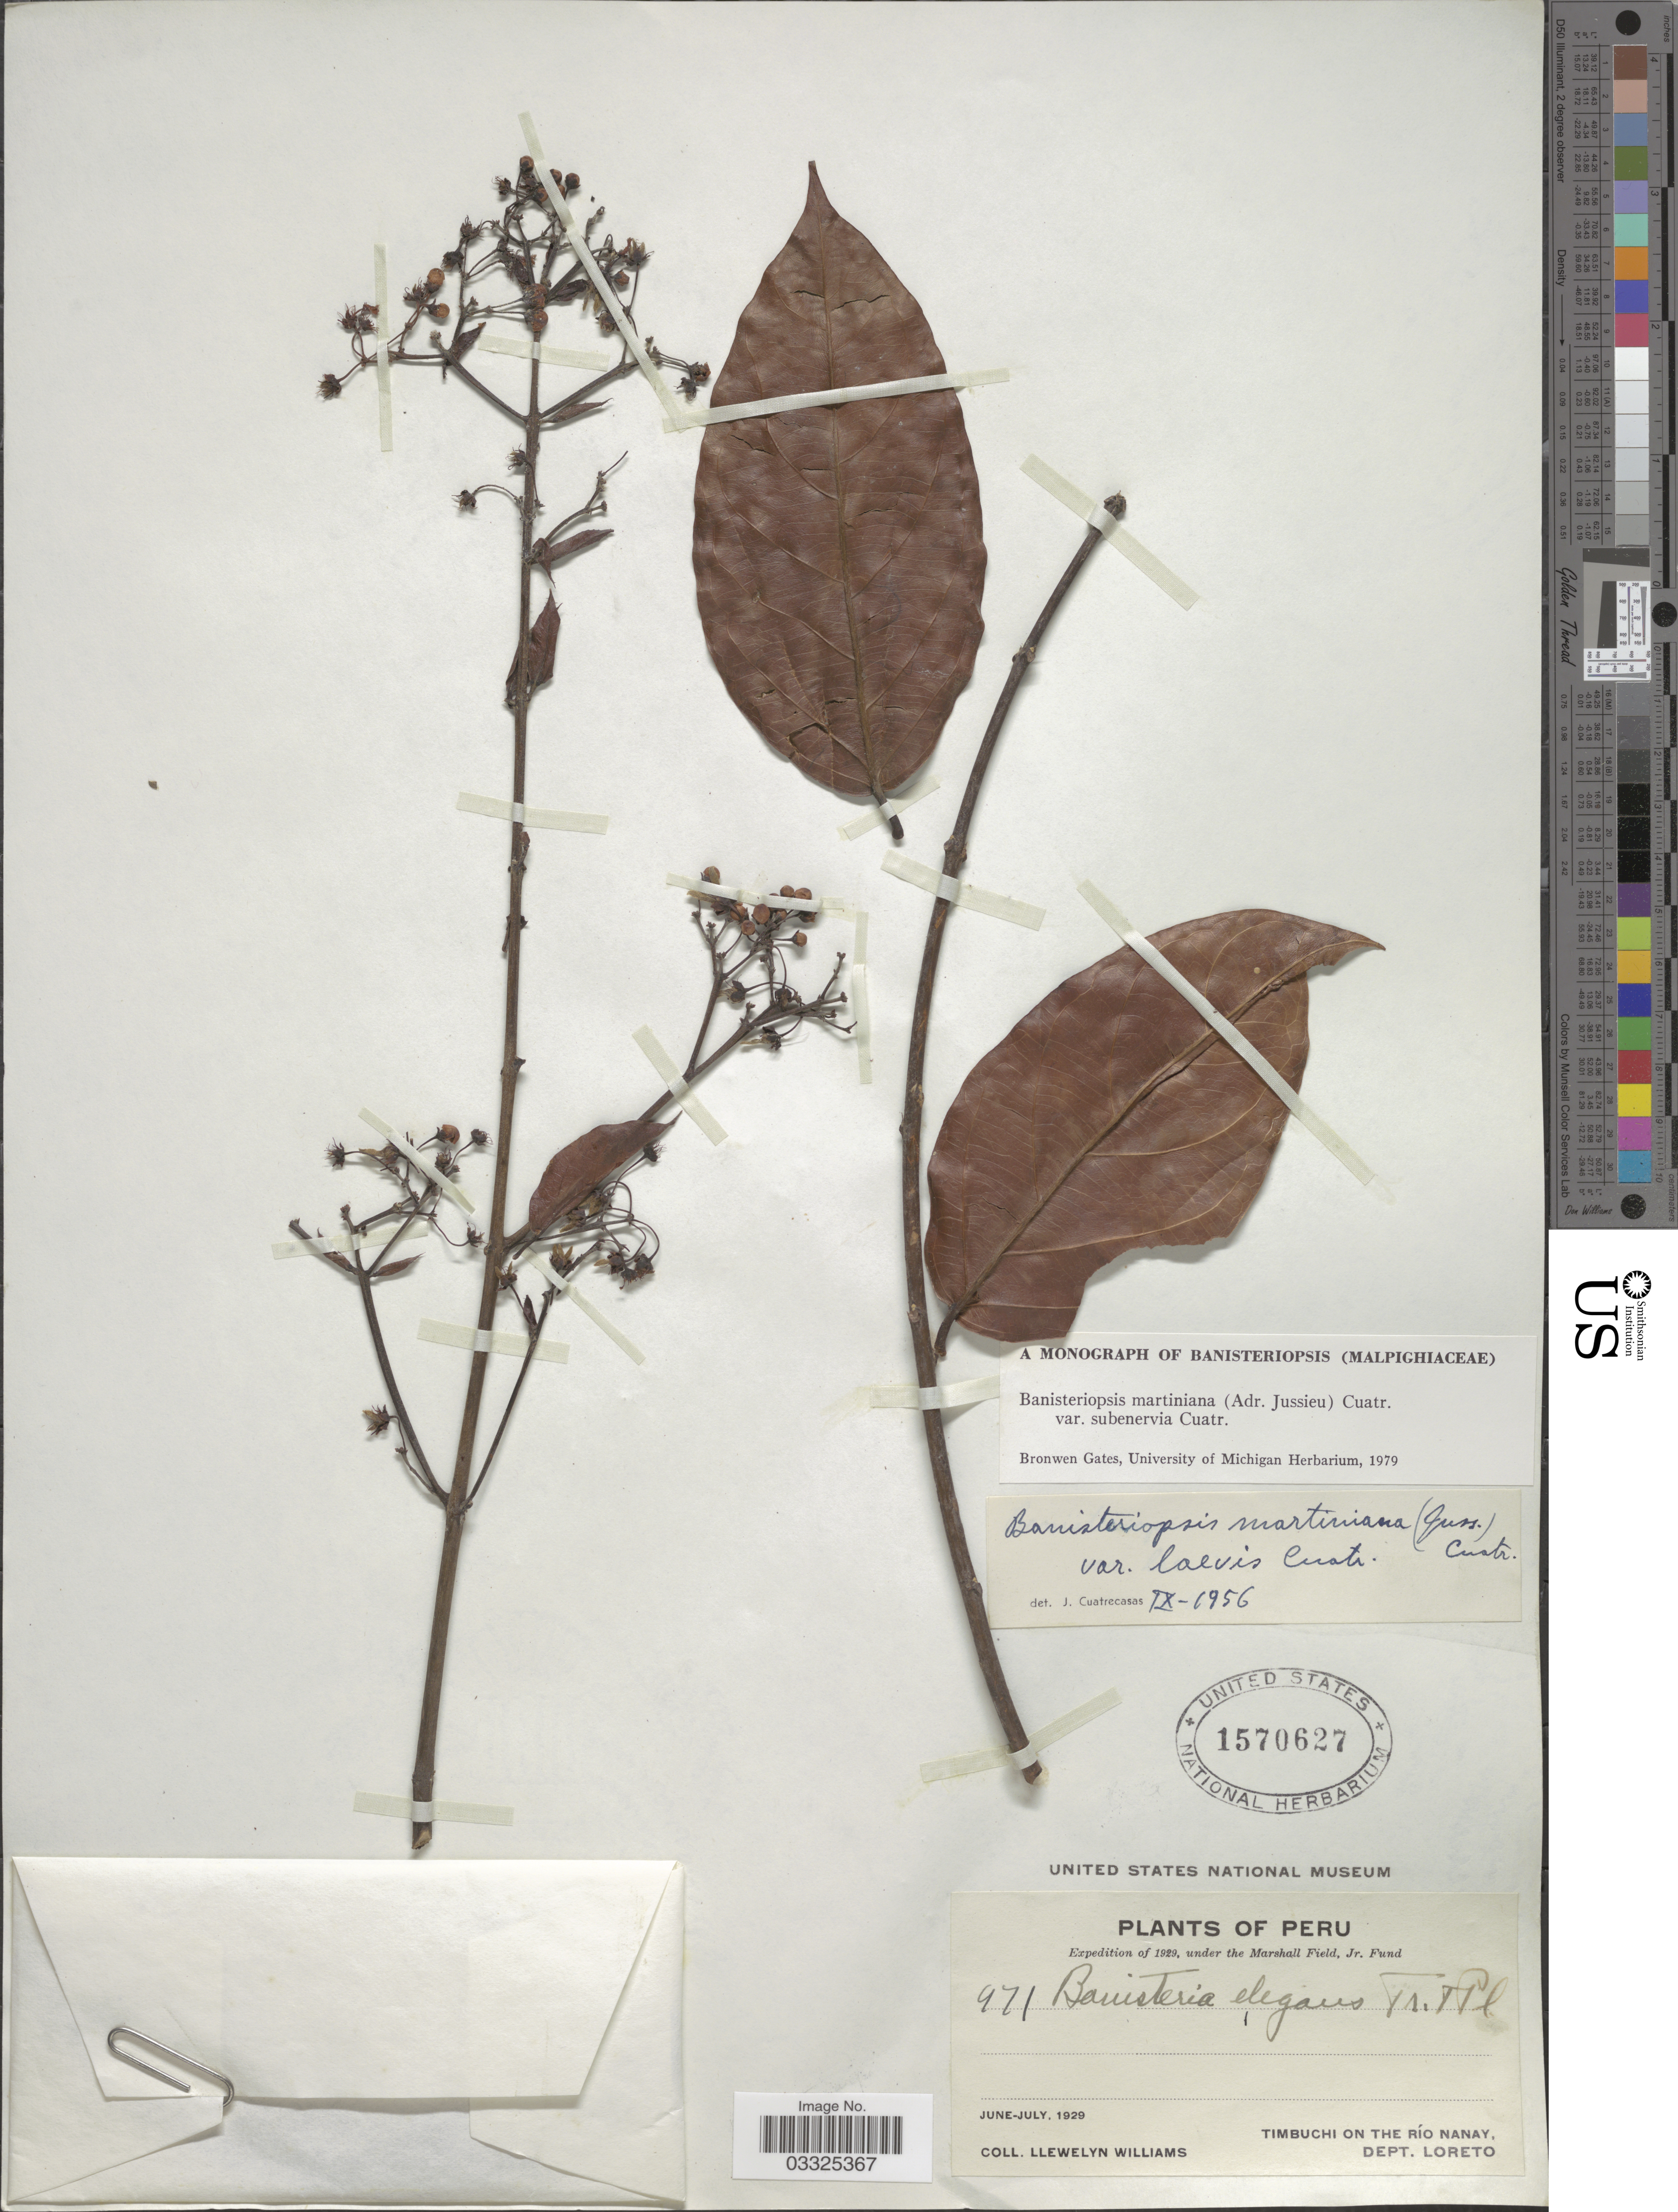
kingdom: Plantae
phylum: Tracheophyta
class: Magnoliopsida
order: Malpighiales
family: Malpighiaceae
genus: Banisteriopsis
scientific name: Banisteriopsis martiniana var. subenervia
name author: Cuatrec.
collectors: Ll. Williams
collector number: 971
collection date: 1929-06/1929-07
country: Peru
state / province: Loreto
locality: Timbuchi on the Río Nanay, Dept. Loreto.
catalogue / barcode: US 1570627